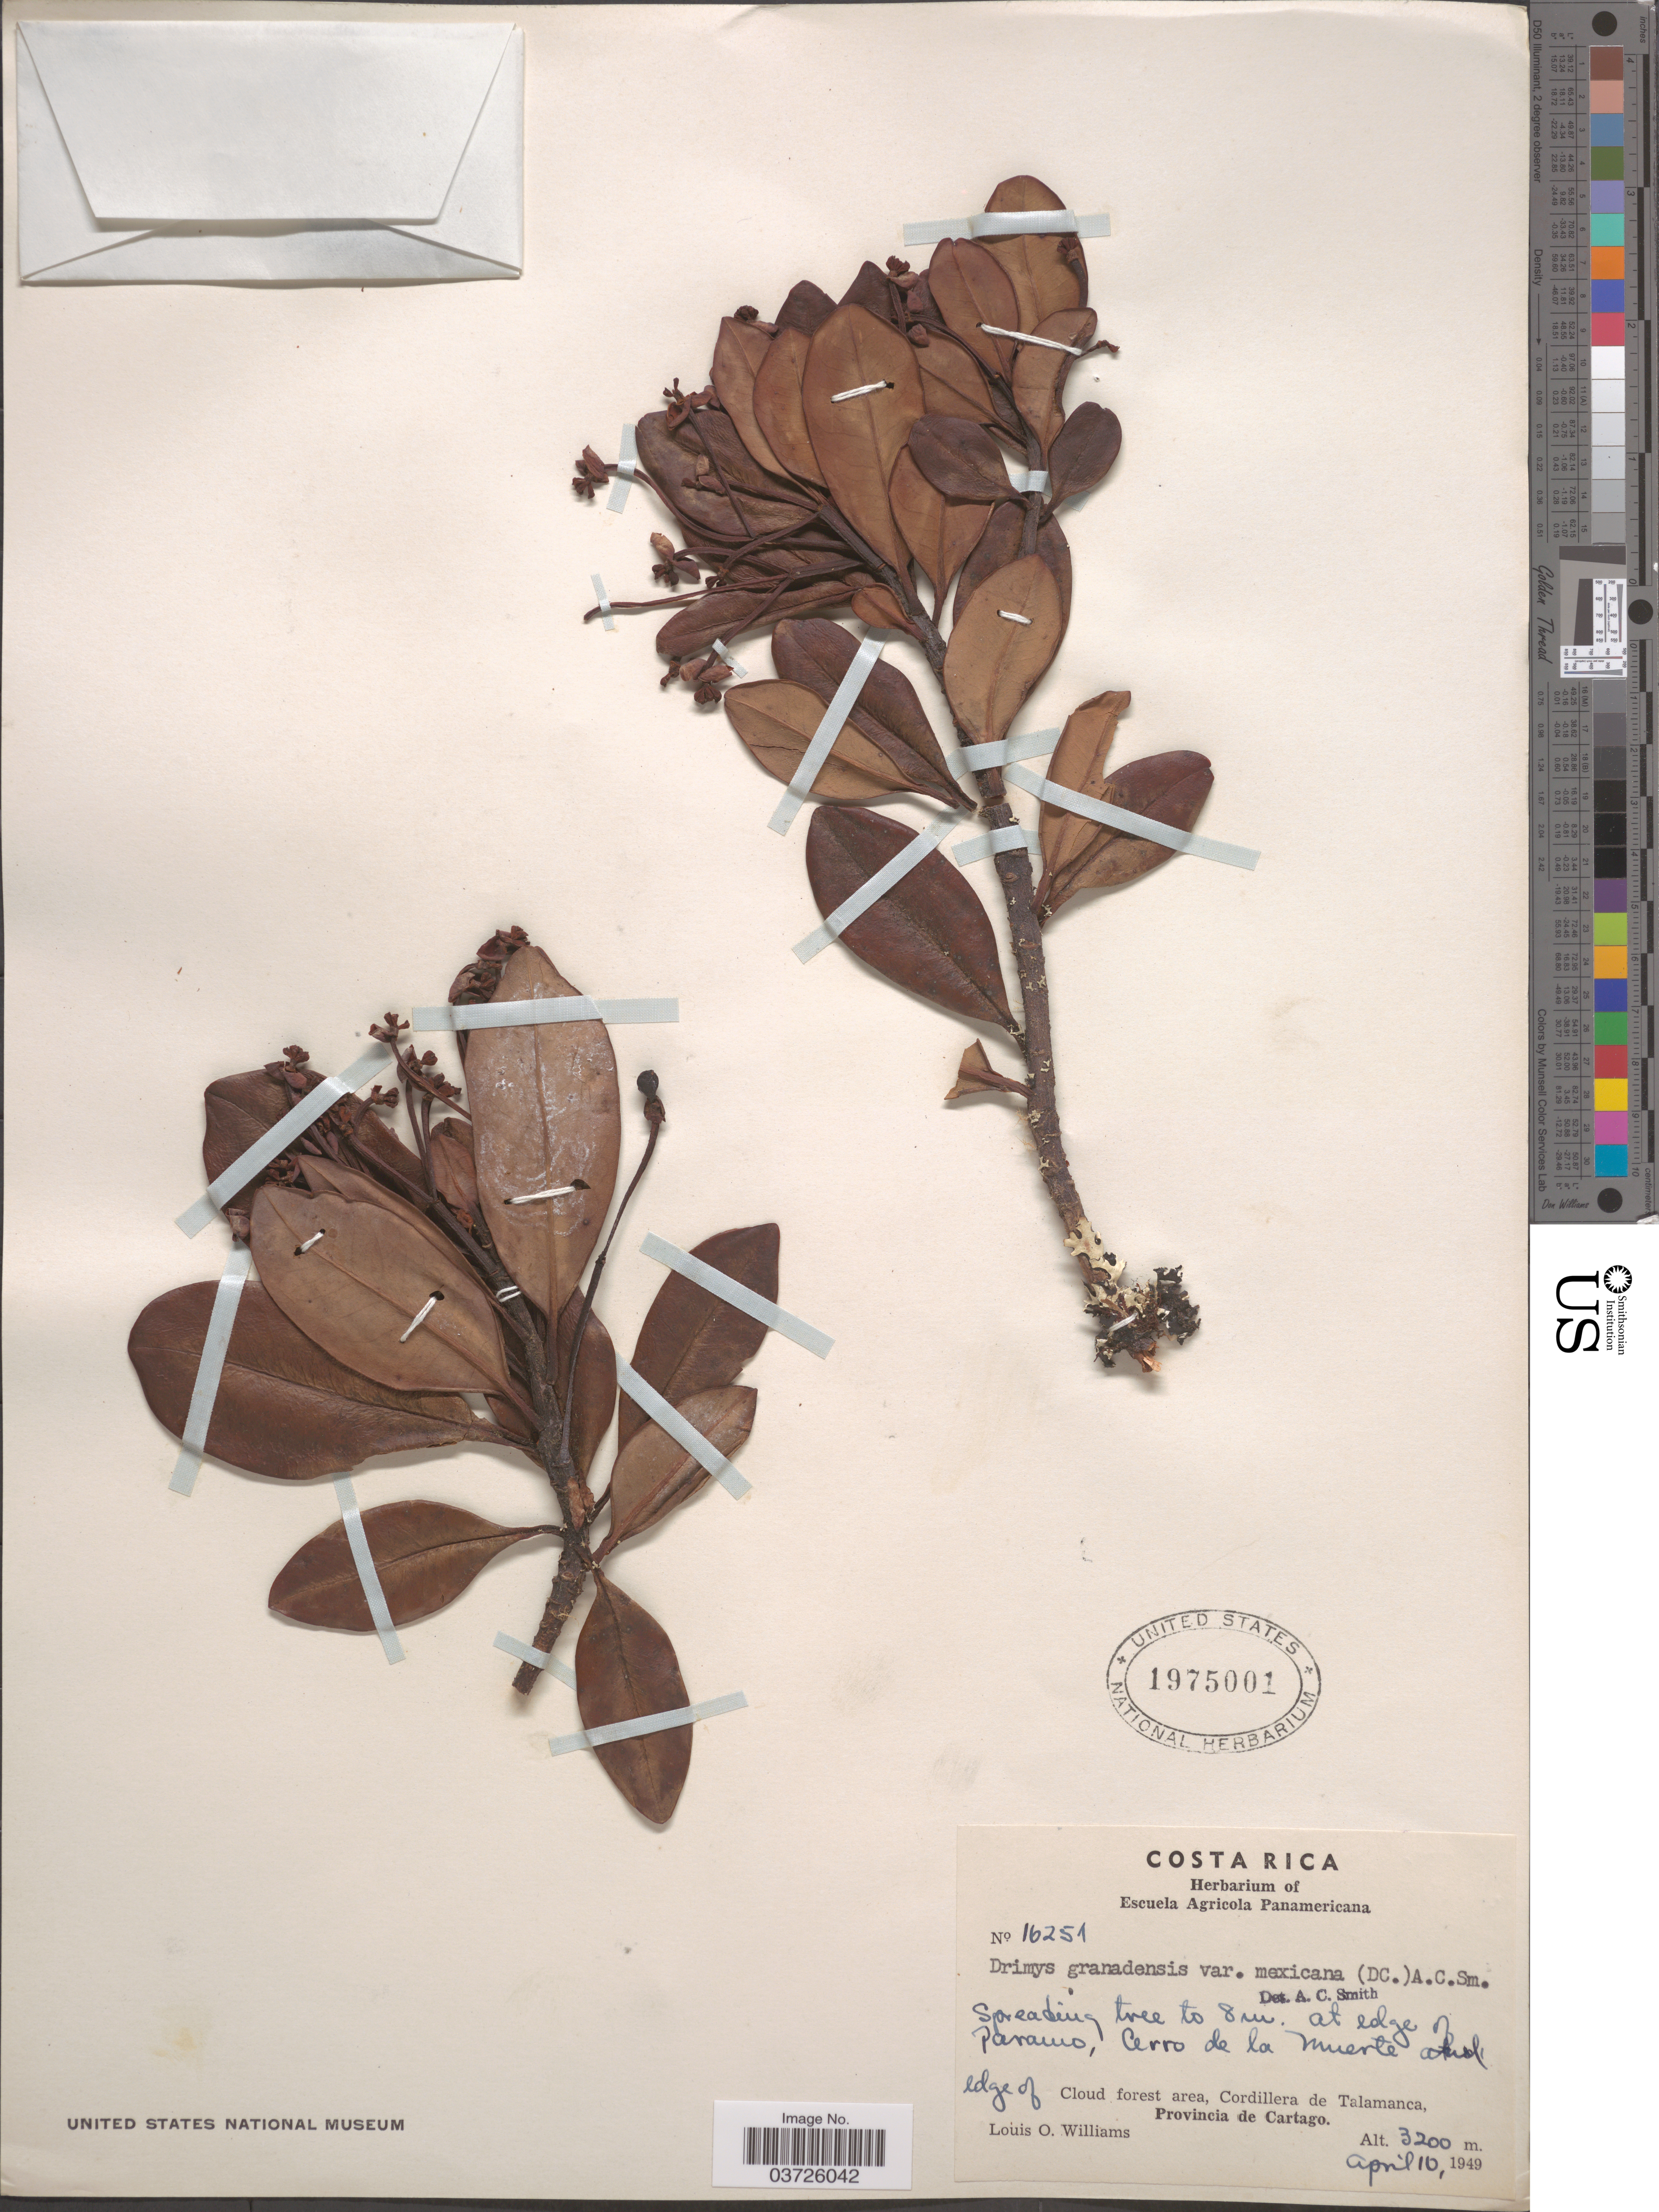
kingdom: Plantae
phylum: Tracheophyta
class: Magnoliopsida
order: Canellales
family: Winteraceae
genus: Drimys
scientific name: Drimys granadensis var. mexicana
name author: L. f.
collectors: L. O. Williams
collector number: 16251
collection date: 1949-04-10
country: Costa Rica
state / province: Cartago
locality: At edge of Paramo, Cerro de la Muerte and edge of cloud forest area, Cordillera de Talamanca.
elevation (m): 3200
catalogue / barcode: US 1975001